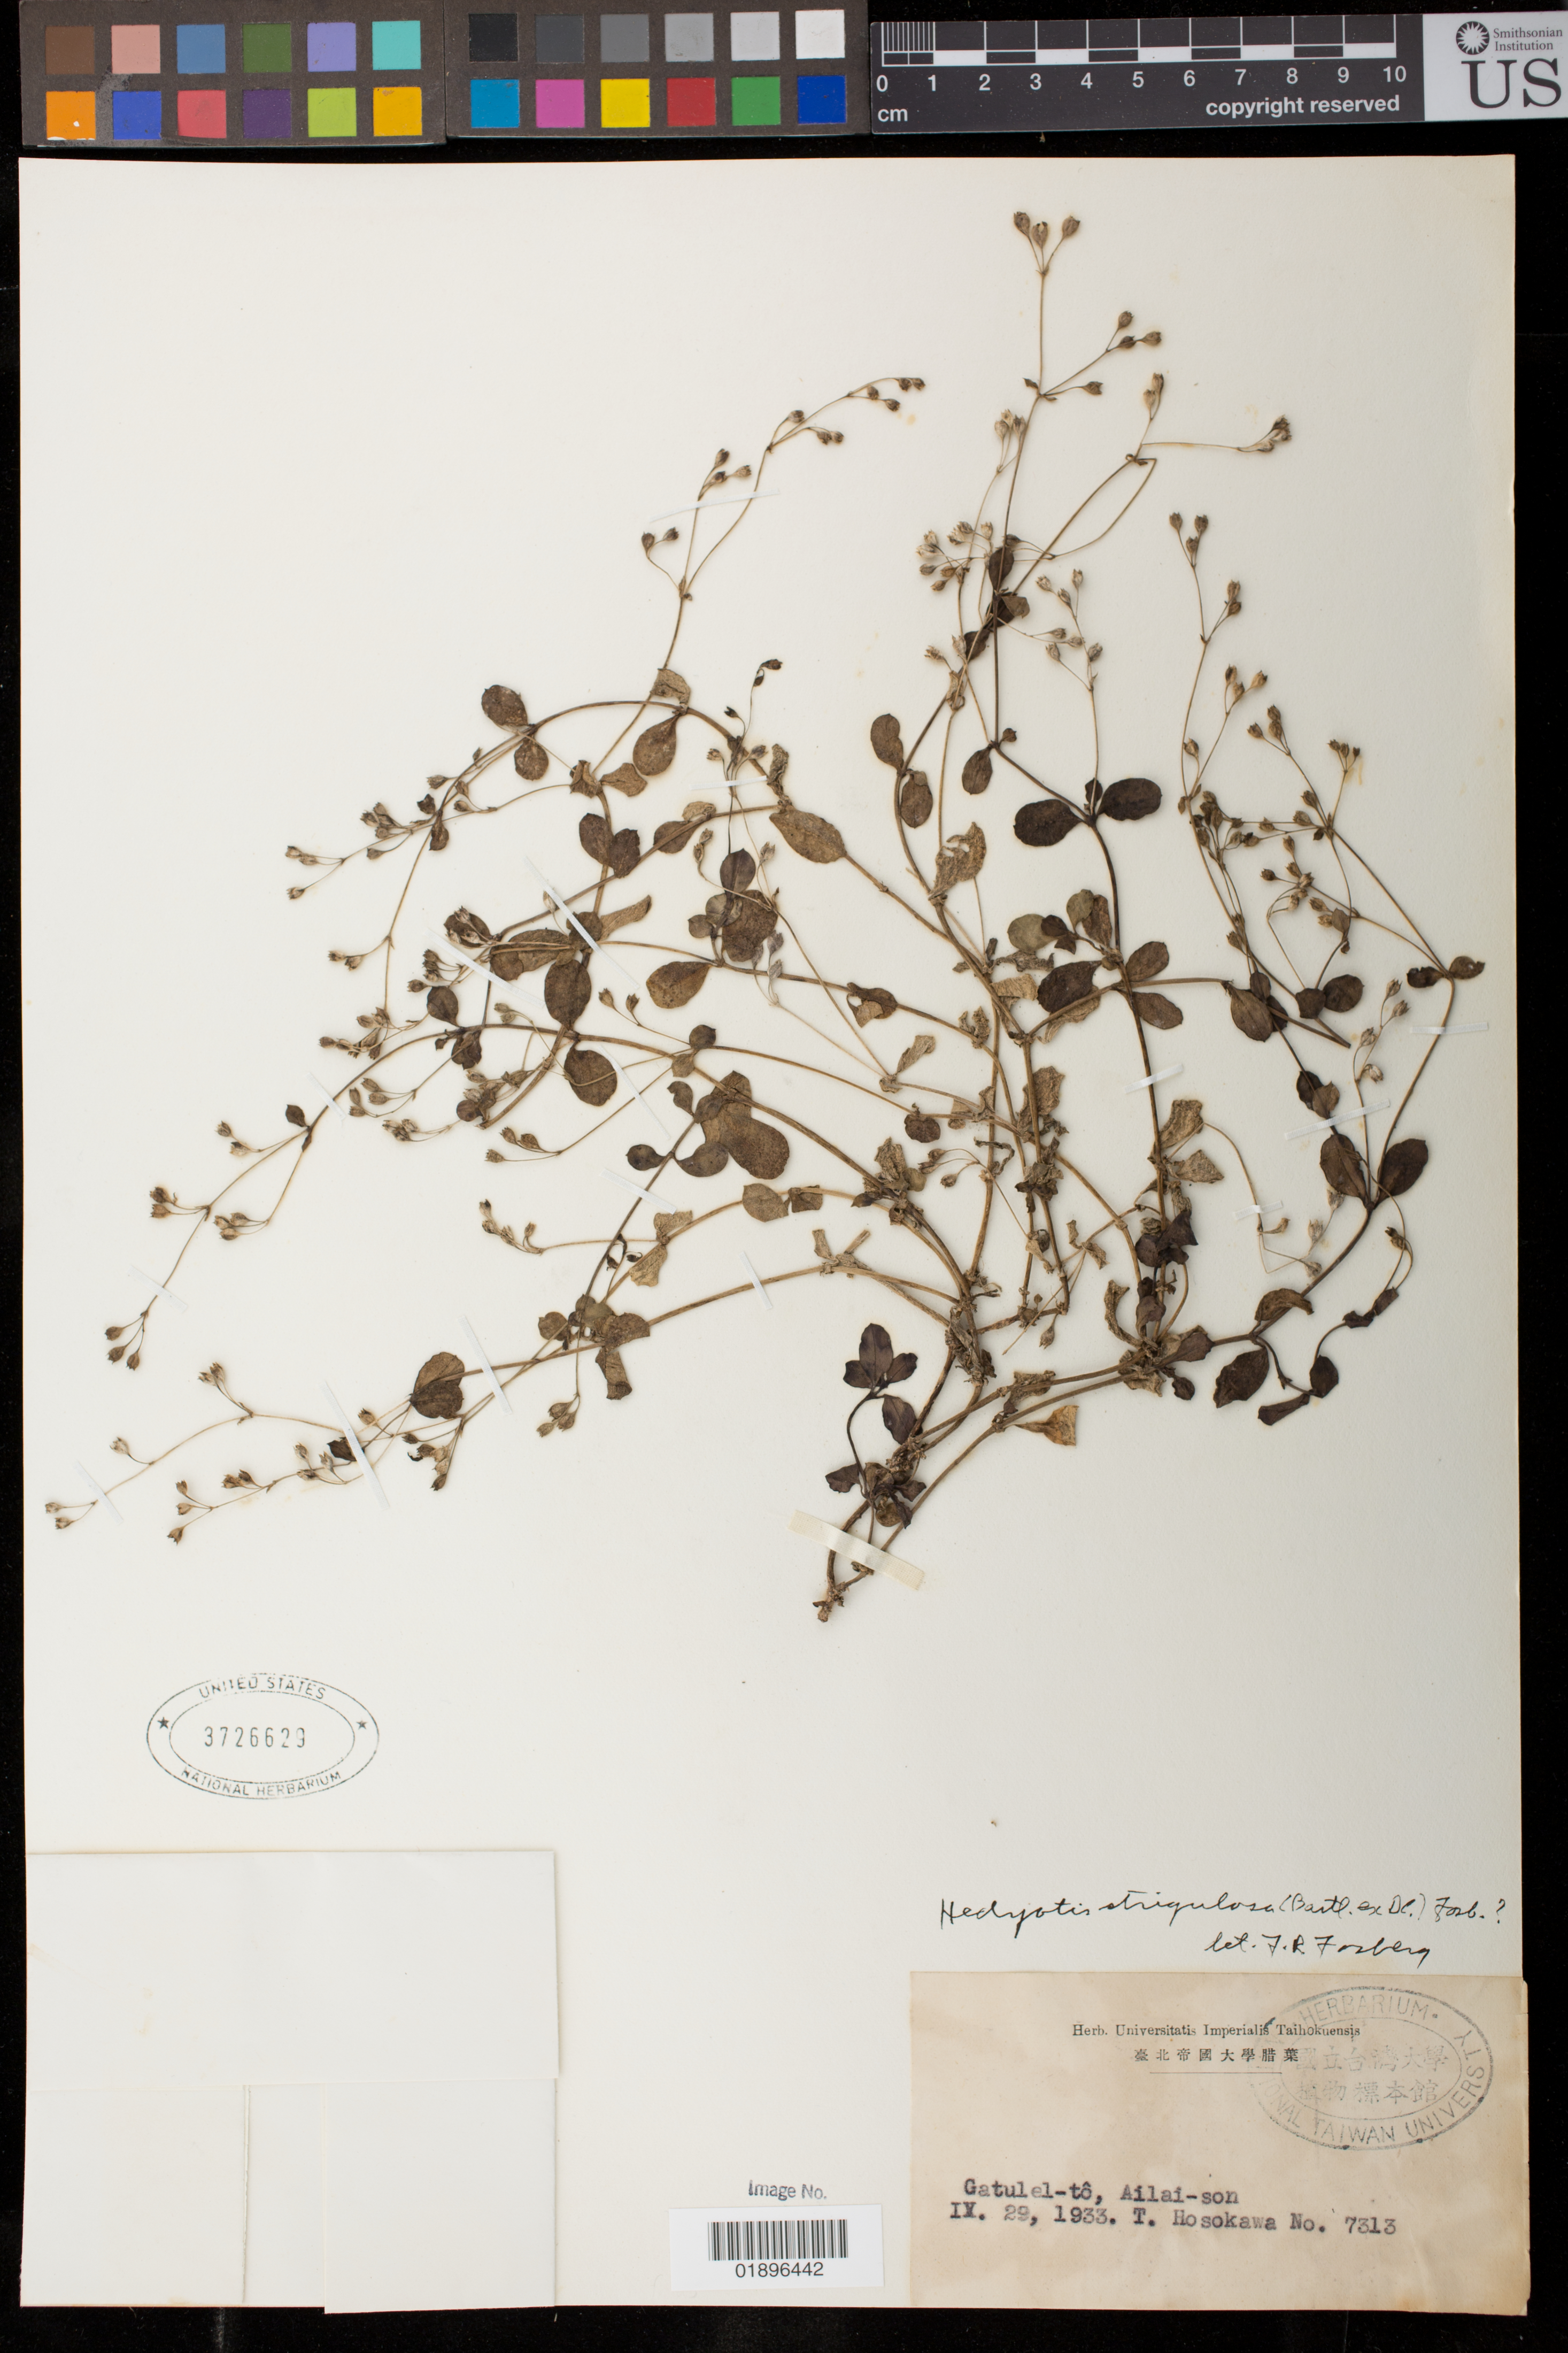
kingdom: Plantae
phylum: Tracheophyta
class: Magnoliopsida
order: Gentianales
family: Rubiaceae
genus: Leptopetalum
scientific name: Leptopetalum strigulosum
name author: (Bartl. ex DC.) Neupane & N. Wikstr.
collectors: T. Hosokawa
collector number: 7313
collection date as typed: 29 Sep 1933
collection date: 1933-09-29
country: Palau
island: Babeldaob [Babelthuap]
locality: Gatulel-tô, Ailai-son.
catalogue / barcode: US 3726629